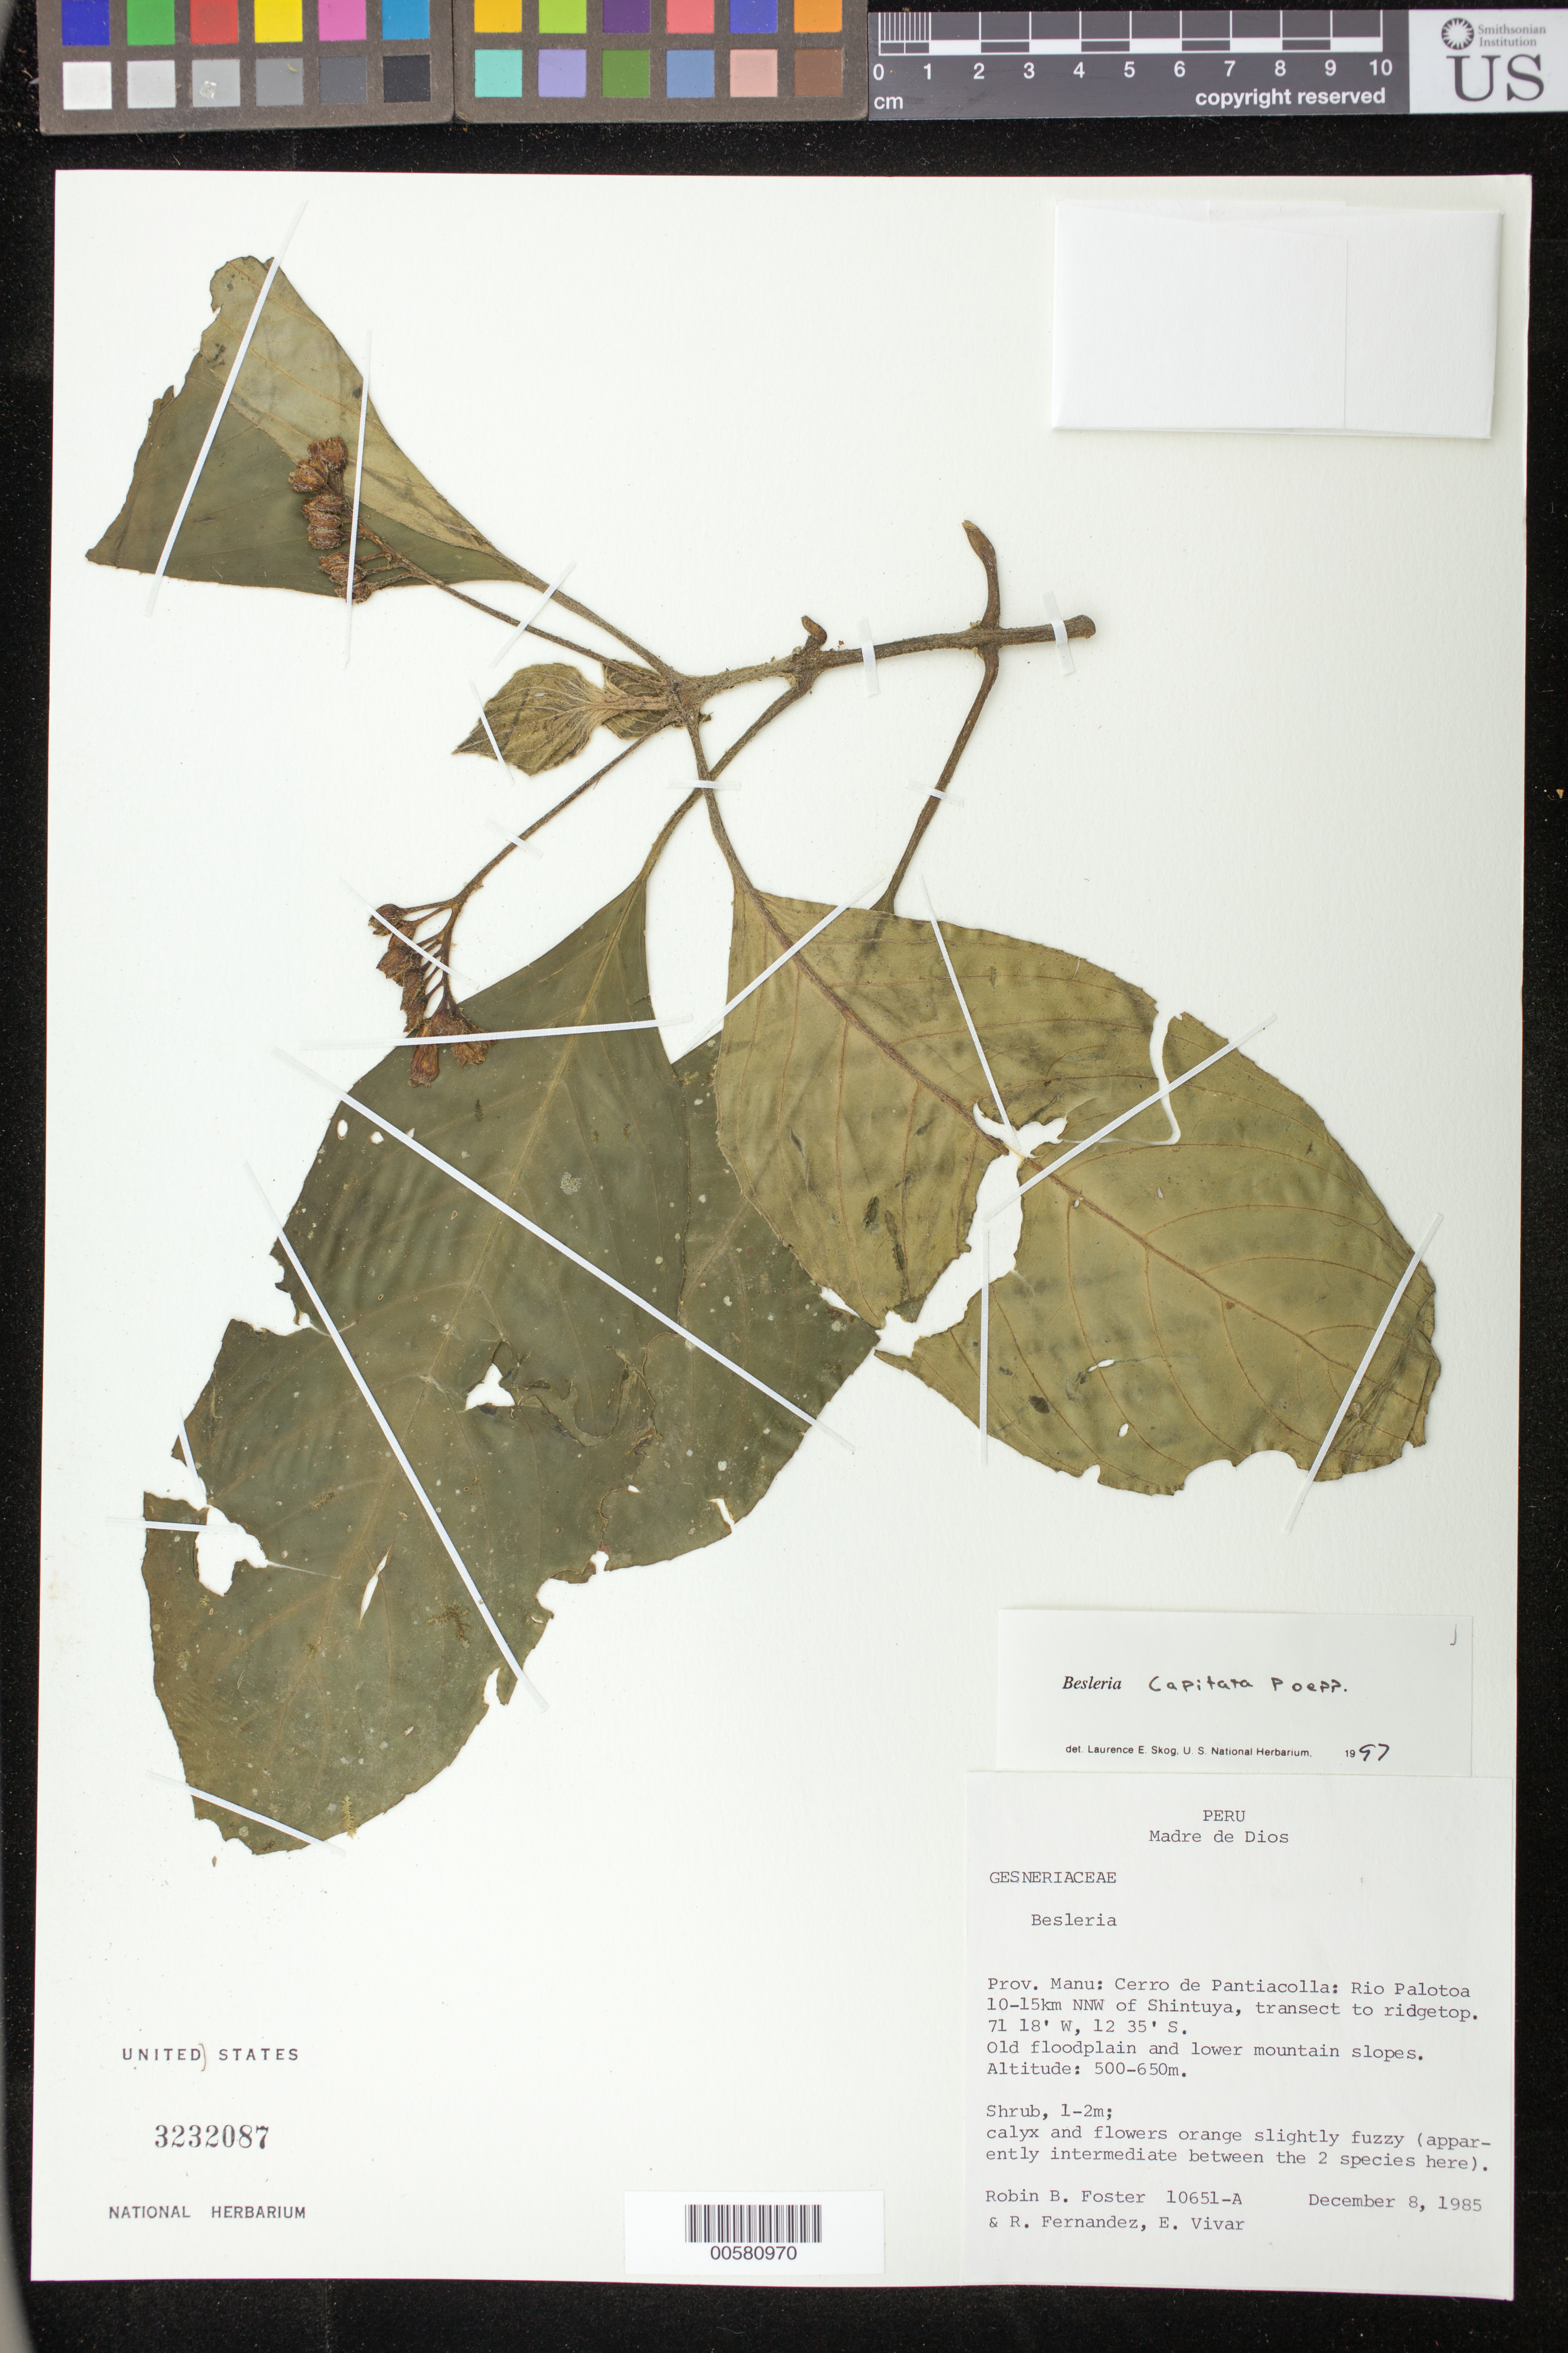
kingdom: Plantae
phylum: Tracheophyta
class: Magnoliopsida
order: Lamiales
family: Gesneriaceae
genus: Besleria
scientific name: Besleria capitata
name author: Poepp.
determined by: Skog, Laurence E.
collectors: R. B. Foster, R. Fernandez & E. Vivar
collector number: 10651 -A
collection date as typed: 08 Dec 1985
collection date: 1985-12-08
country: Peru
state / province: Madre de Dios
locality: Prov. Manu; Cerro de Pantiacolla, Rio Palotoa 10-15 km NNW of Shintuya, transect to ridgetop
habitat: Old floodplain and lower mountain slopes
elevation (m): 500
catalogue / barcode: US 3232087